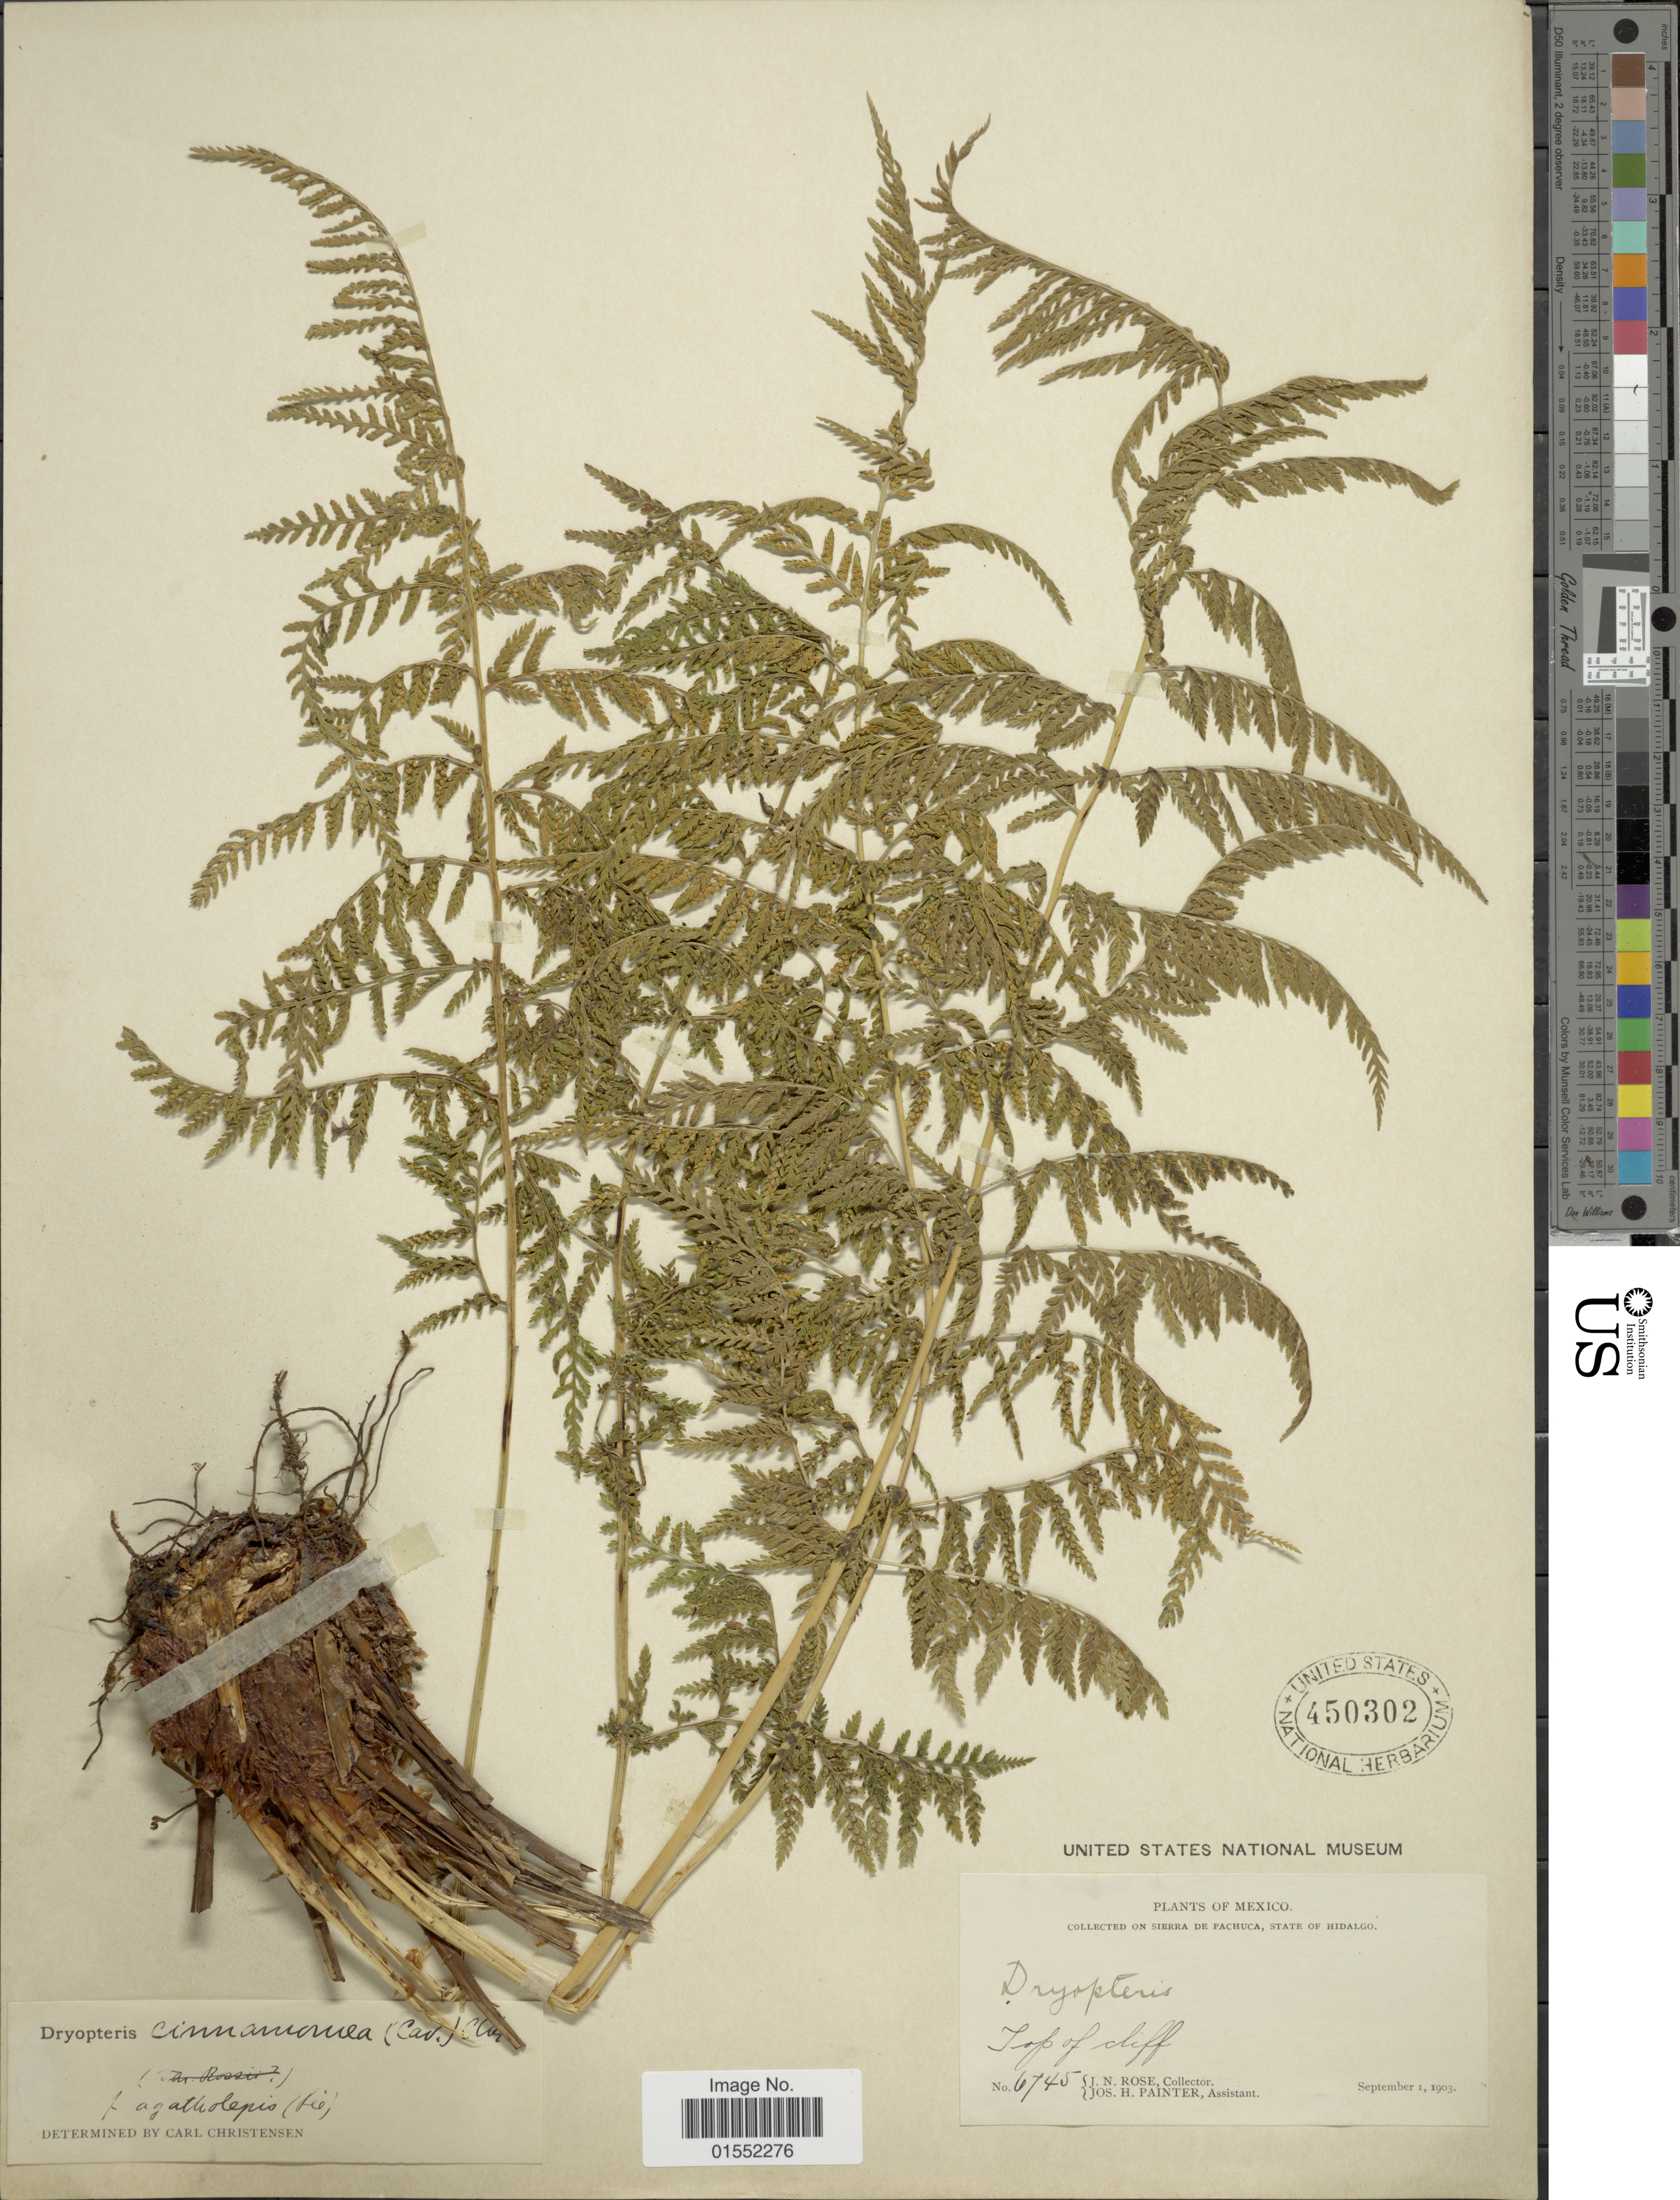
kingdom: Plantae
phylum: Tracheophyta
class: Polypodiopsida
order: Polypodiales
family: Dryopteridaceae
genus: Dryopteris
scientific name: Dryopteris cinnamomea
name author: (Cav.) C. Chr.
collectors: J. N. Rose & J. H. Painter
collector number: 6745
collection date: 1903-09-01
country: Mexico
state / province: Hidalgo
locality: On Sierra de Pachuca, Top of cliff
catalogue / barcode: US 450302